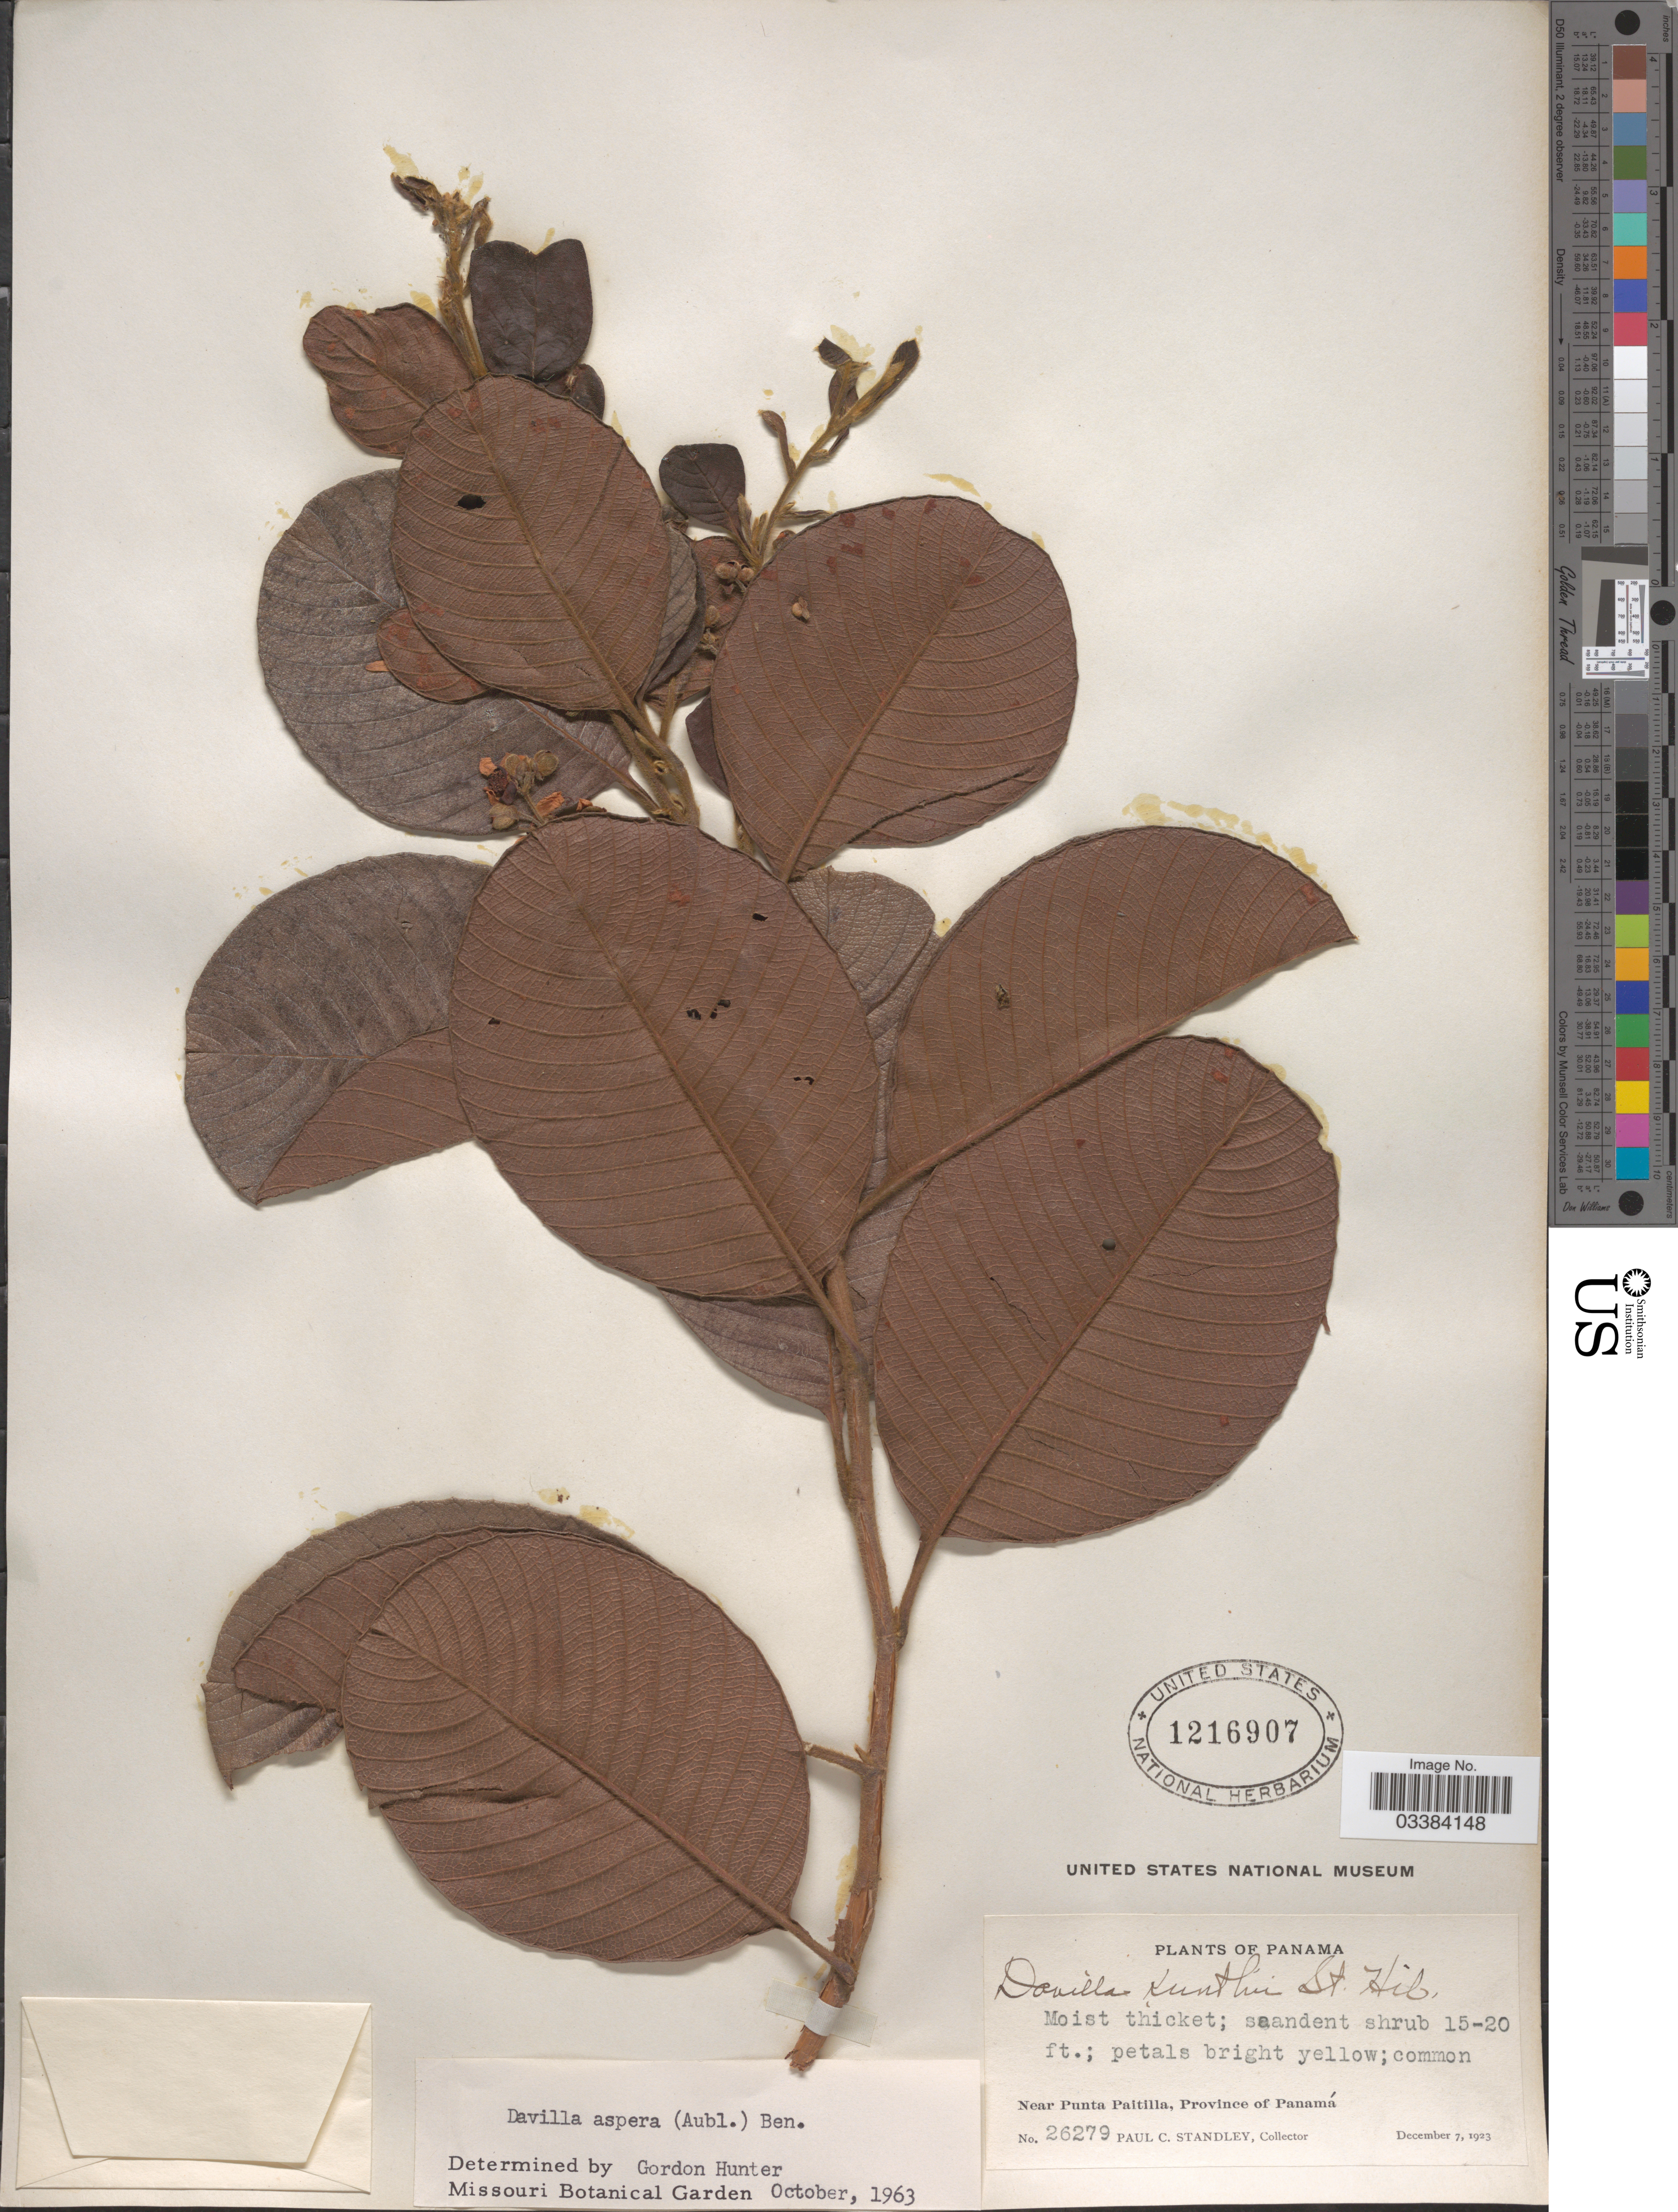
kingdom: Plantae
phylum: Tracheophyta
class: Magnoliopsida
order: Dilleniales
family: Dilleniaceae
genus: Davilla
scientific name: Davilla kunthii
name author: A. St.-Hil.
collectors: P. C. Standley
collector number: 26279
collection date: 1923-12-07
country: Panama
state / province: Panamá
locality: Near Punta Paitilla.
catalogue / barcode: US 1216907